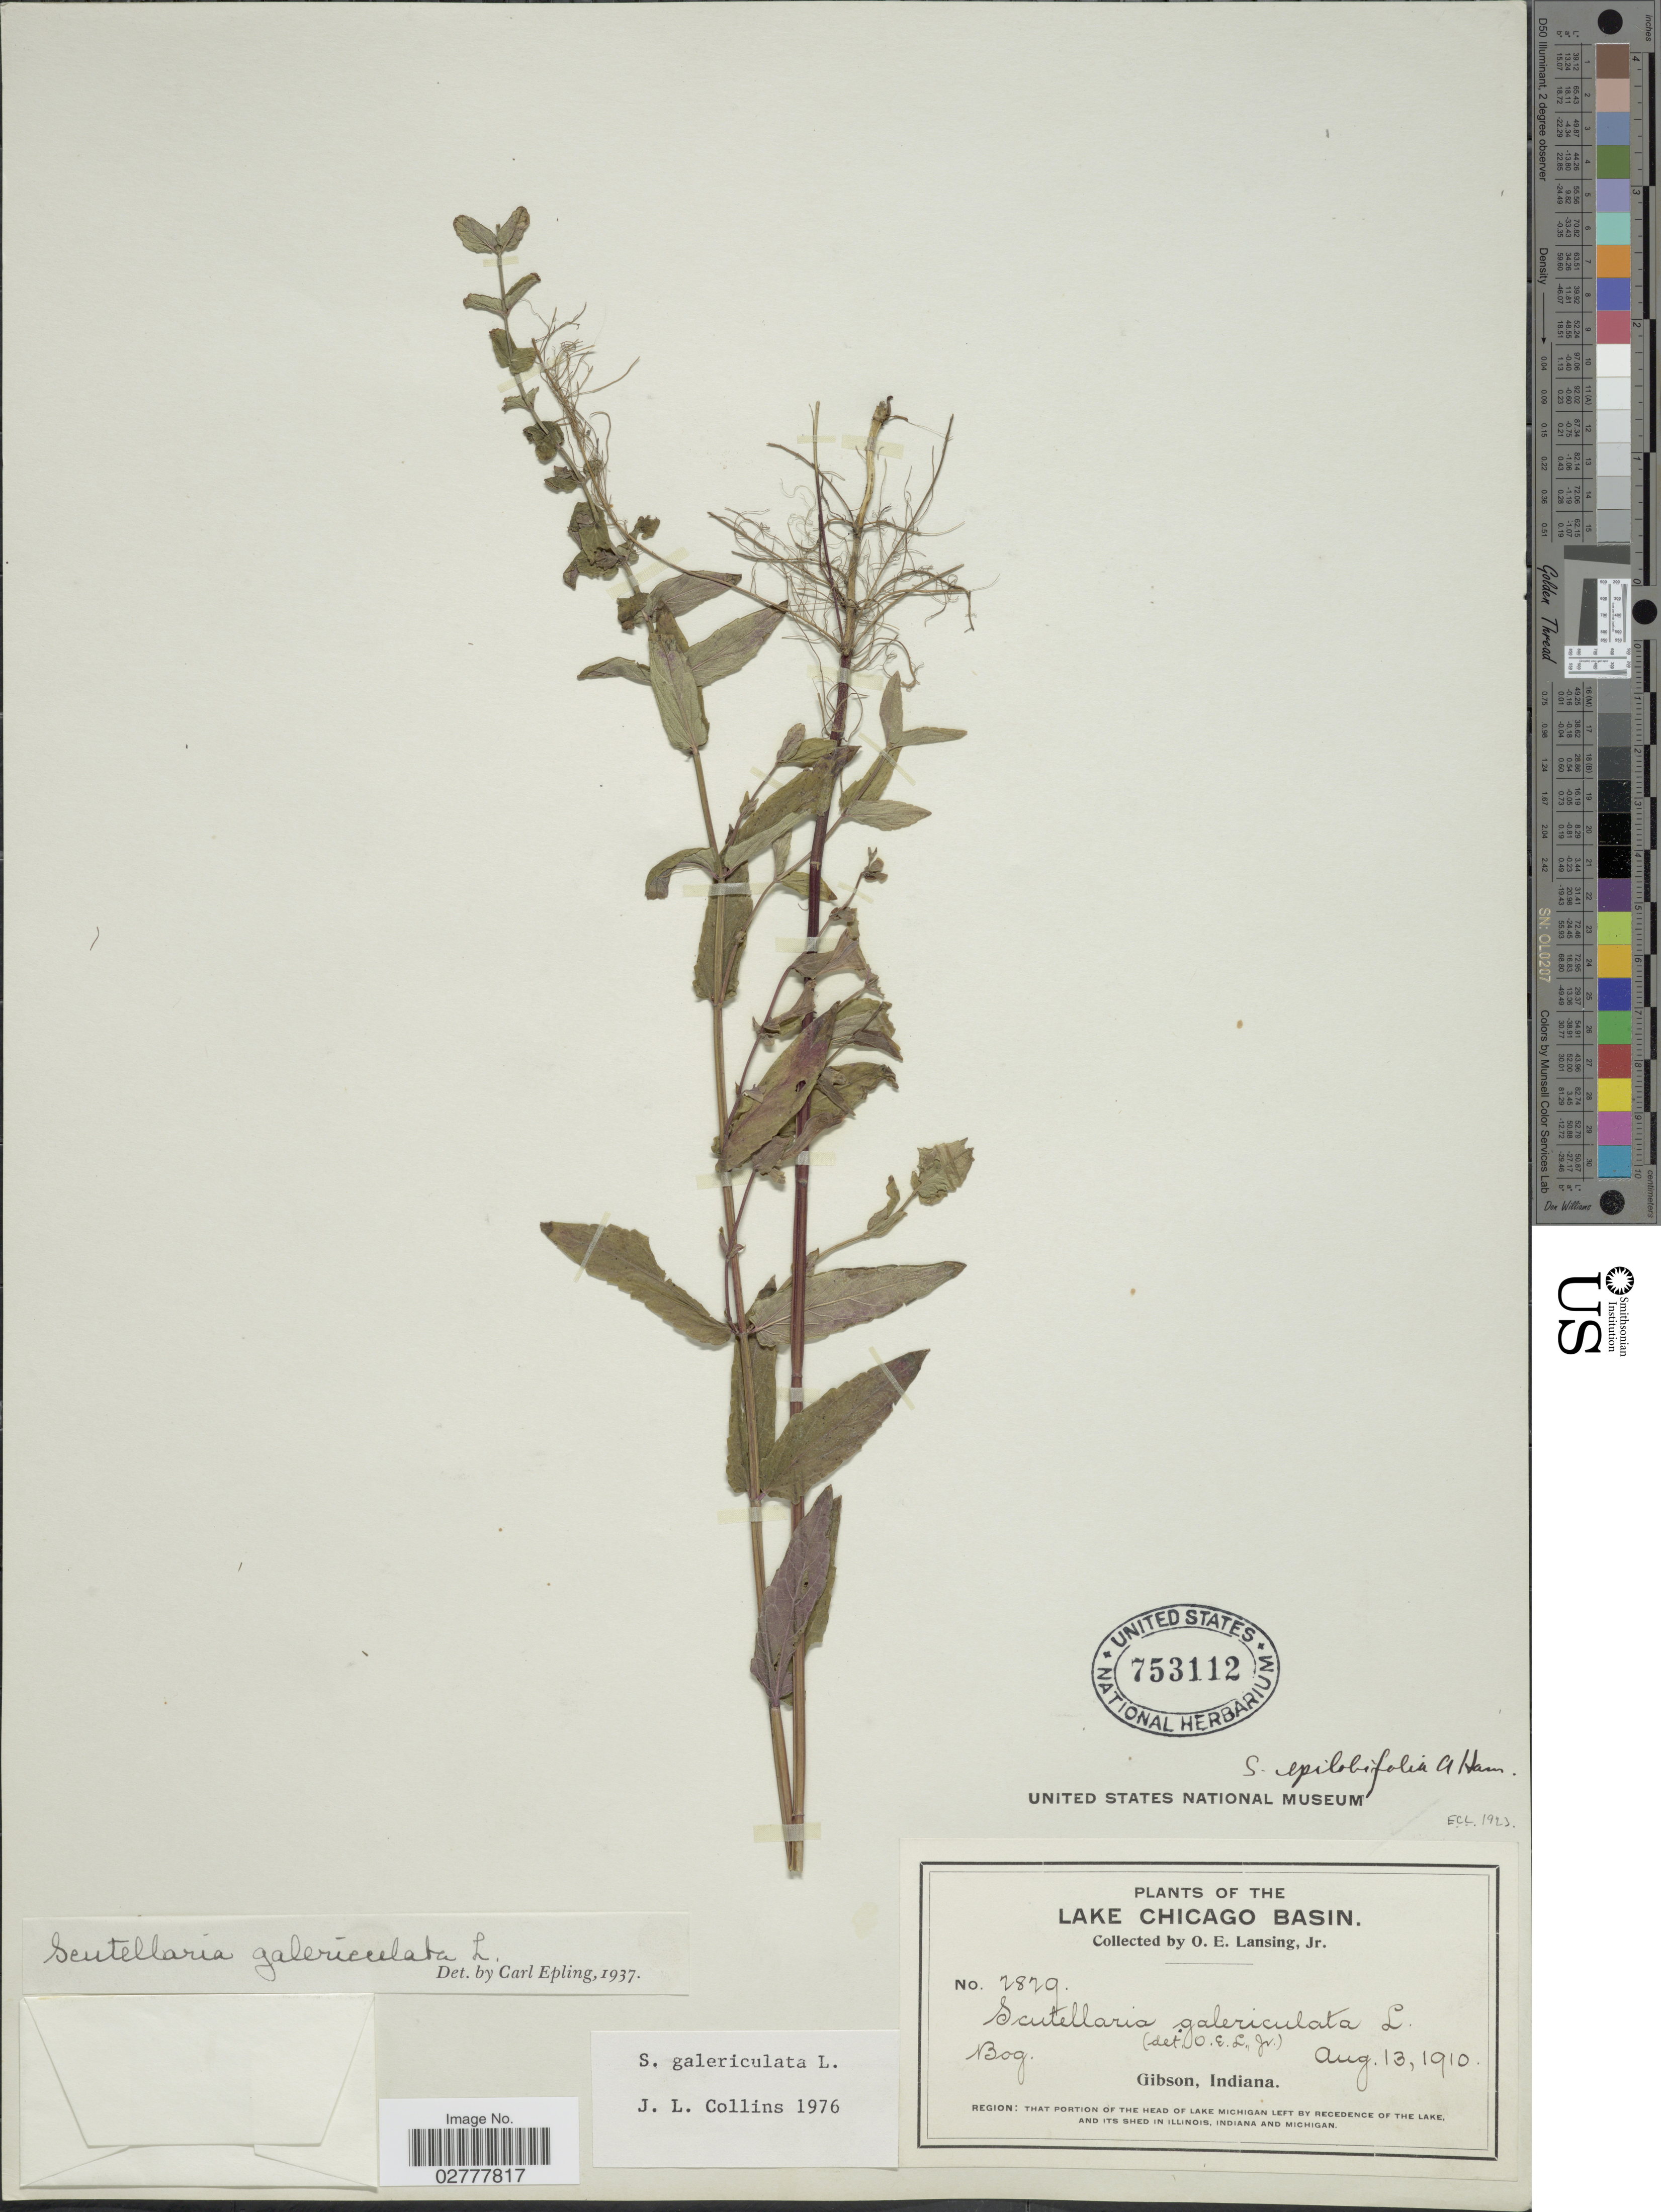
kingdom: Plantae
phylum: Tracheophyta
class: Magnoliopsida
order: Lamiales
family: Lamiaceae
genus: Scutellaria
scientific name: Scutellaria galericulata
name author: L.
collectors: O. Lansing Jr.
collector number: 2829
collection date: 1910-08-13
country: United States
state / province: Indiana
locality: Lake Chicago Basin. Bog, Gibson.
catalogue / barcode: US 753112